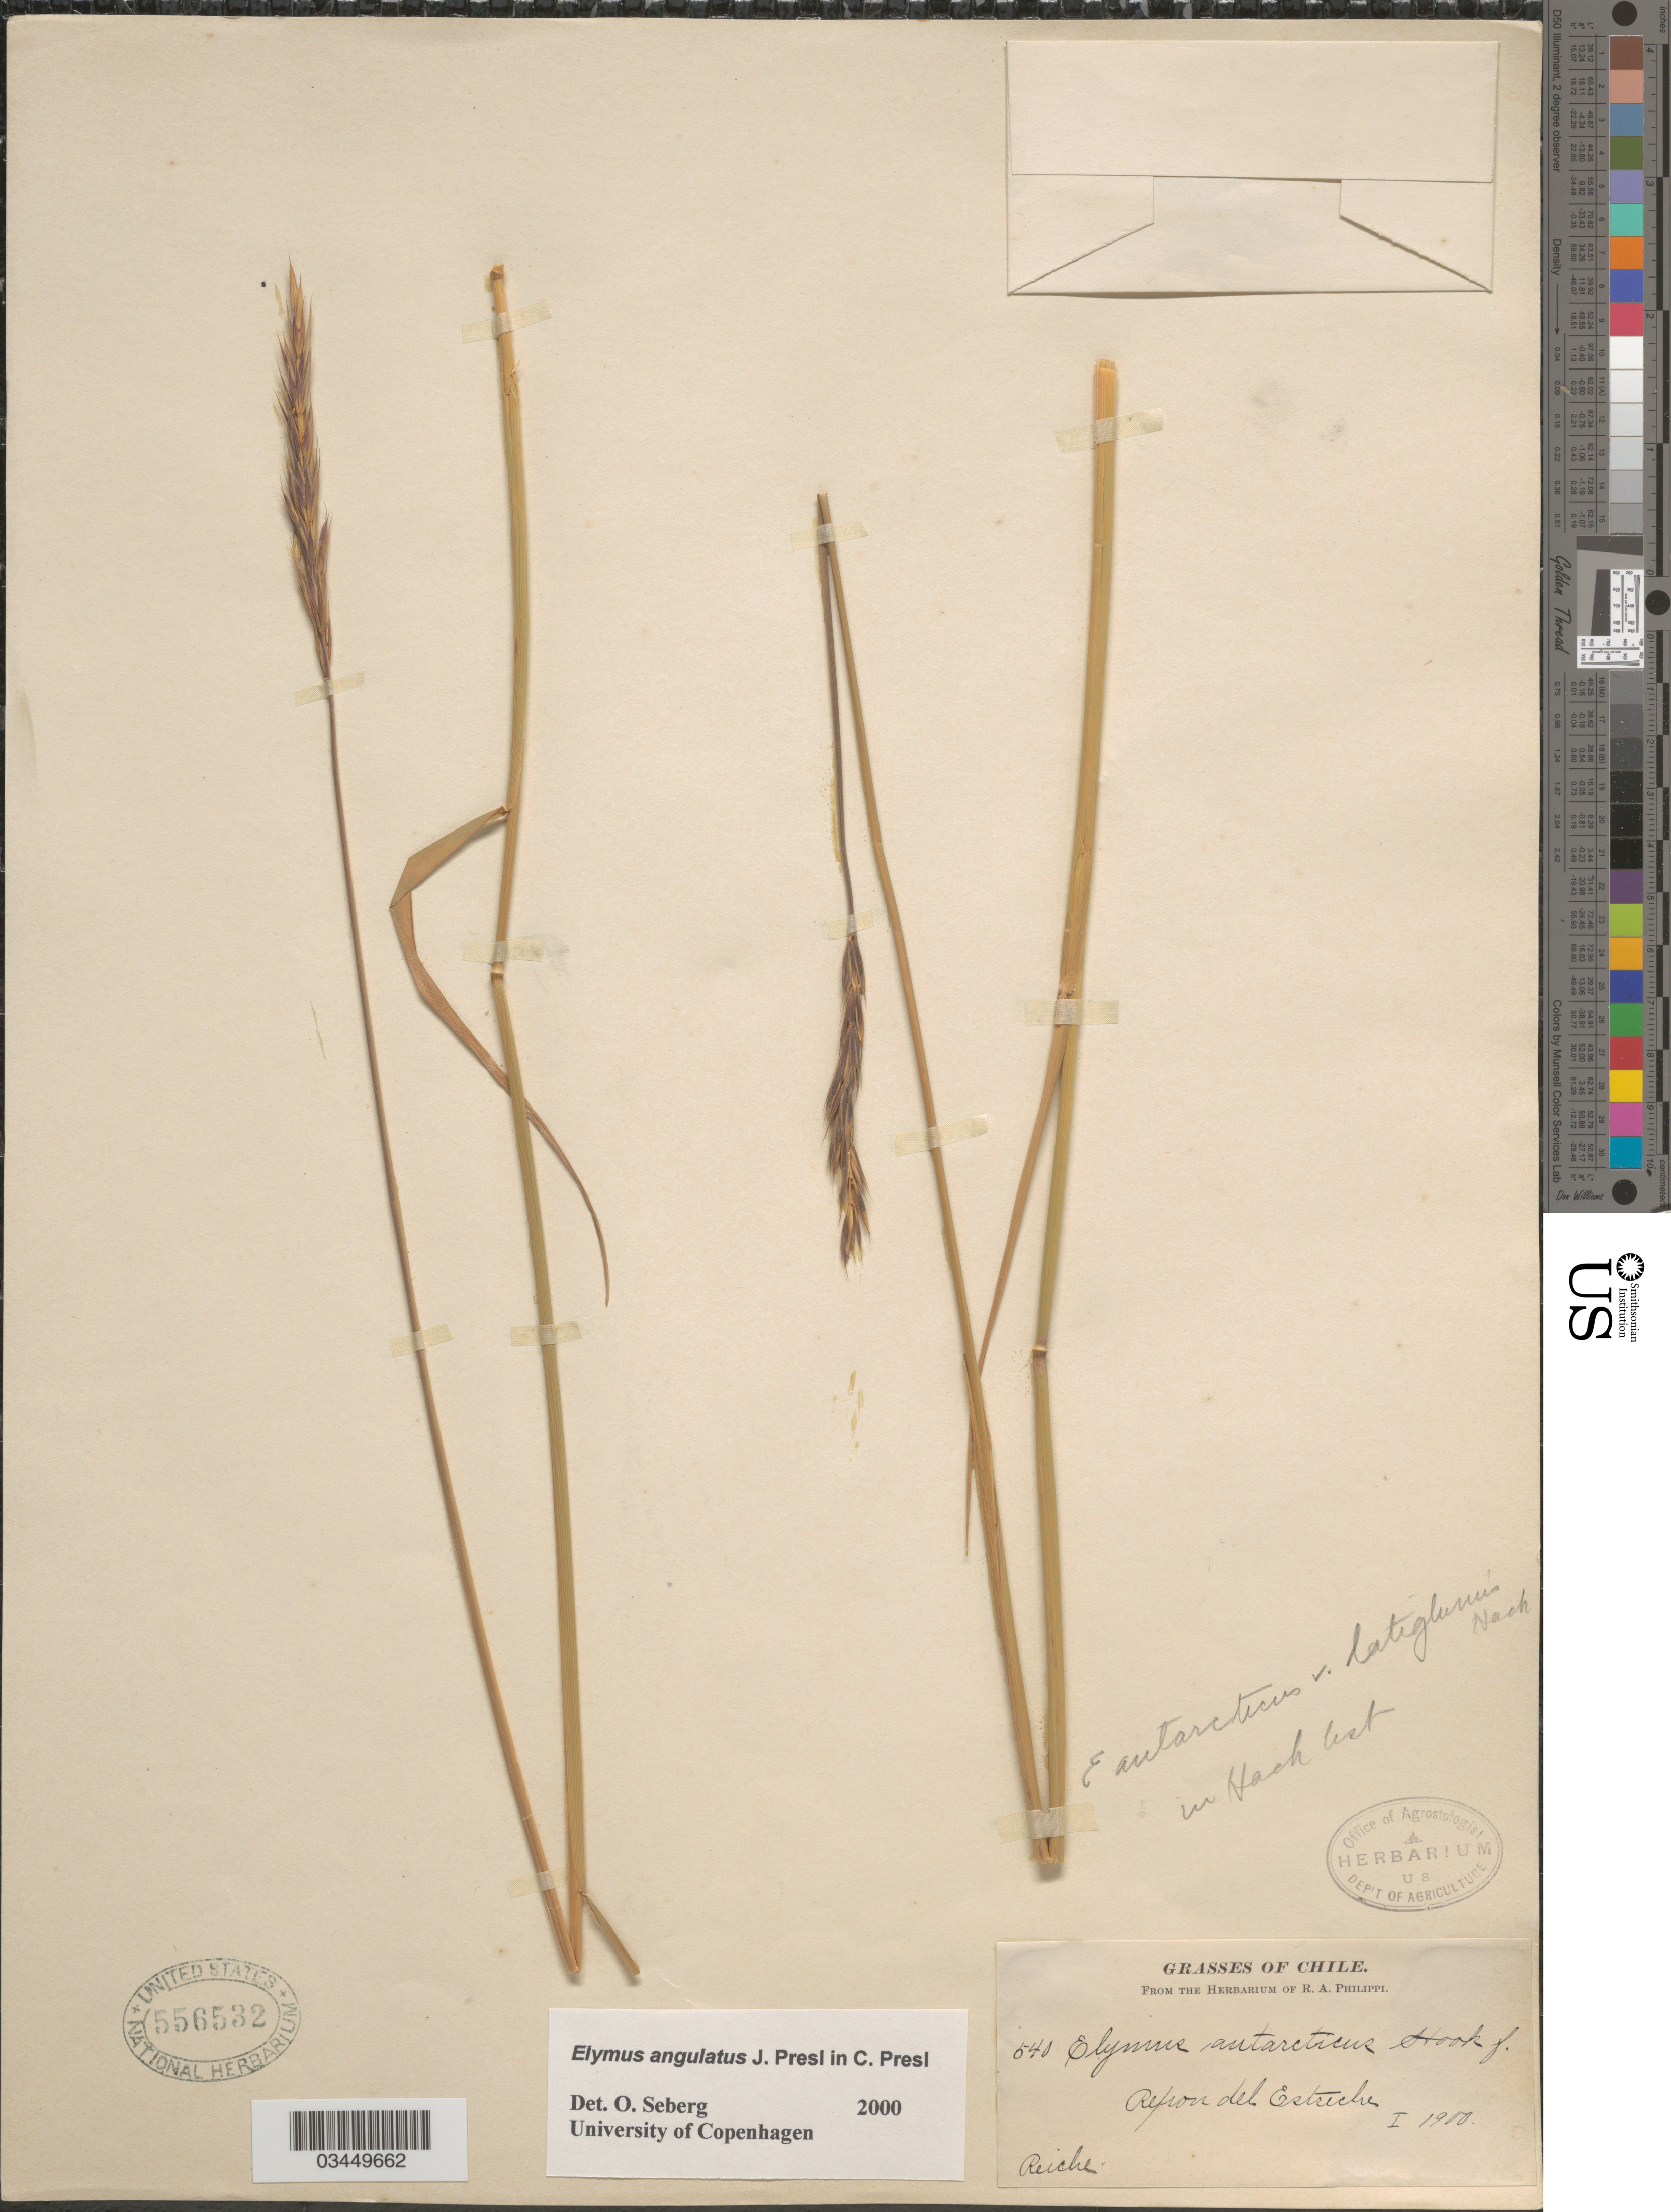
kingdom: Plantae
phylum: Tracheophyta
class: Liliopsida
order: Poales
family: Poaceae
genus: Elymus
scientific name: Elymus angulatus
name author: J. Presl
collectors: Reiche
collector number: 540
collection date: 1900-01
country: Chile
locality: Refron [interpreted] del Estreche.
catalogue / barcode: US 556532